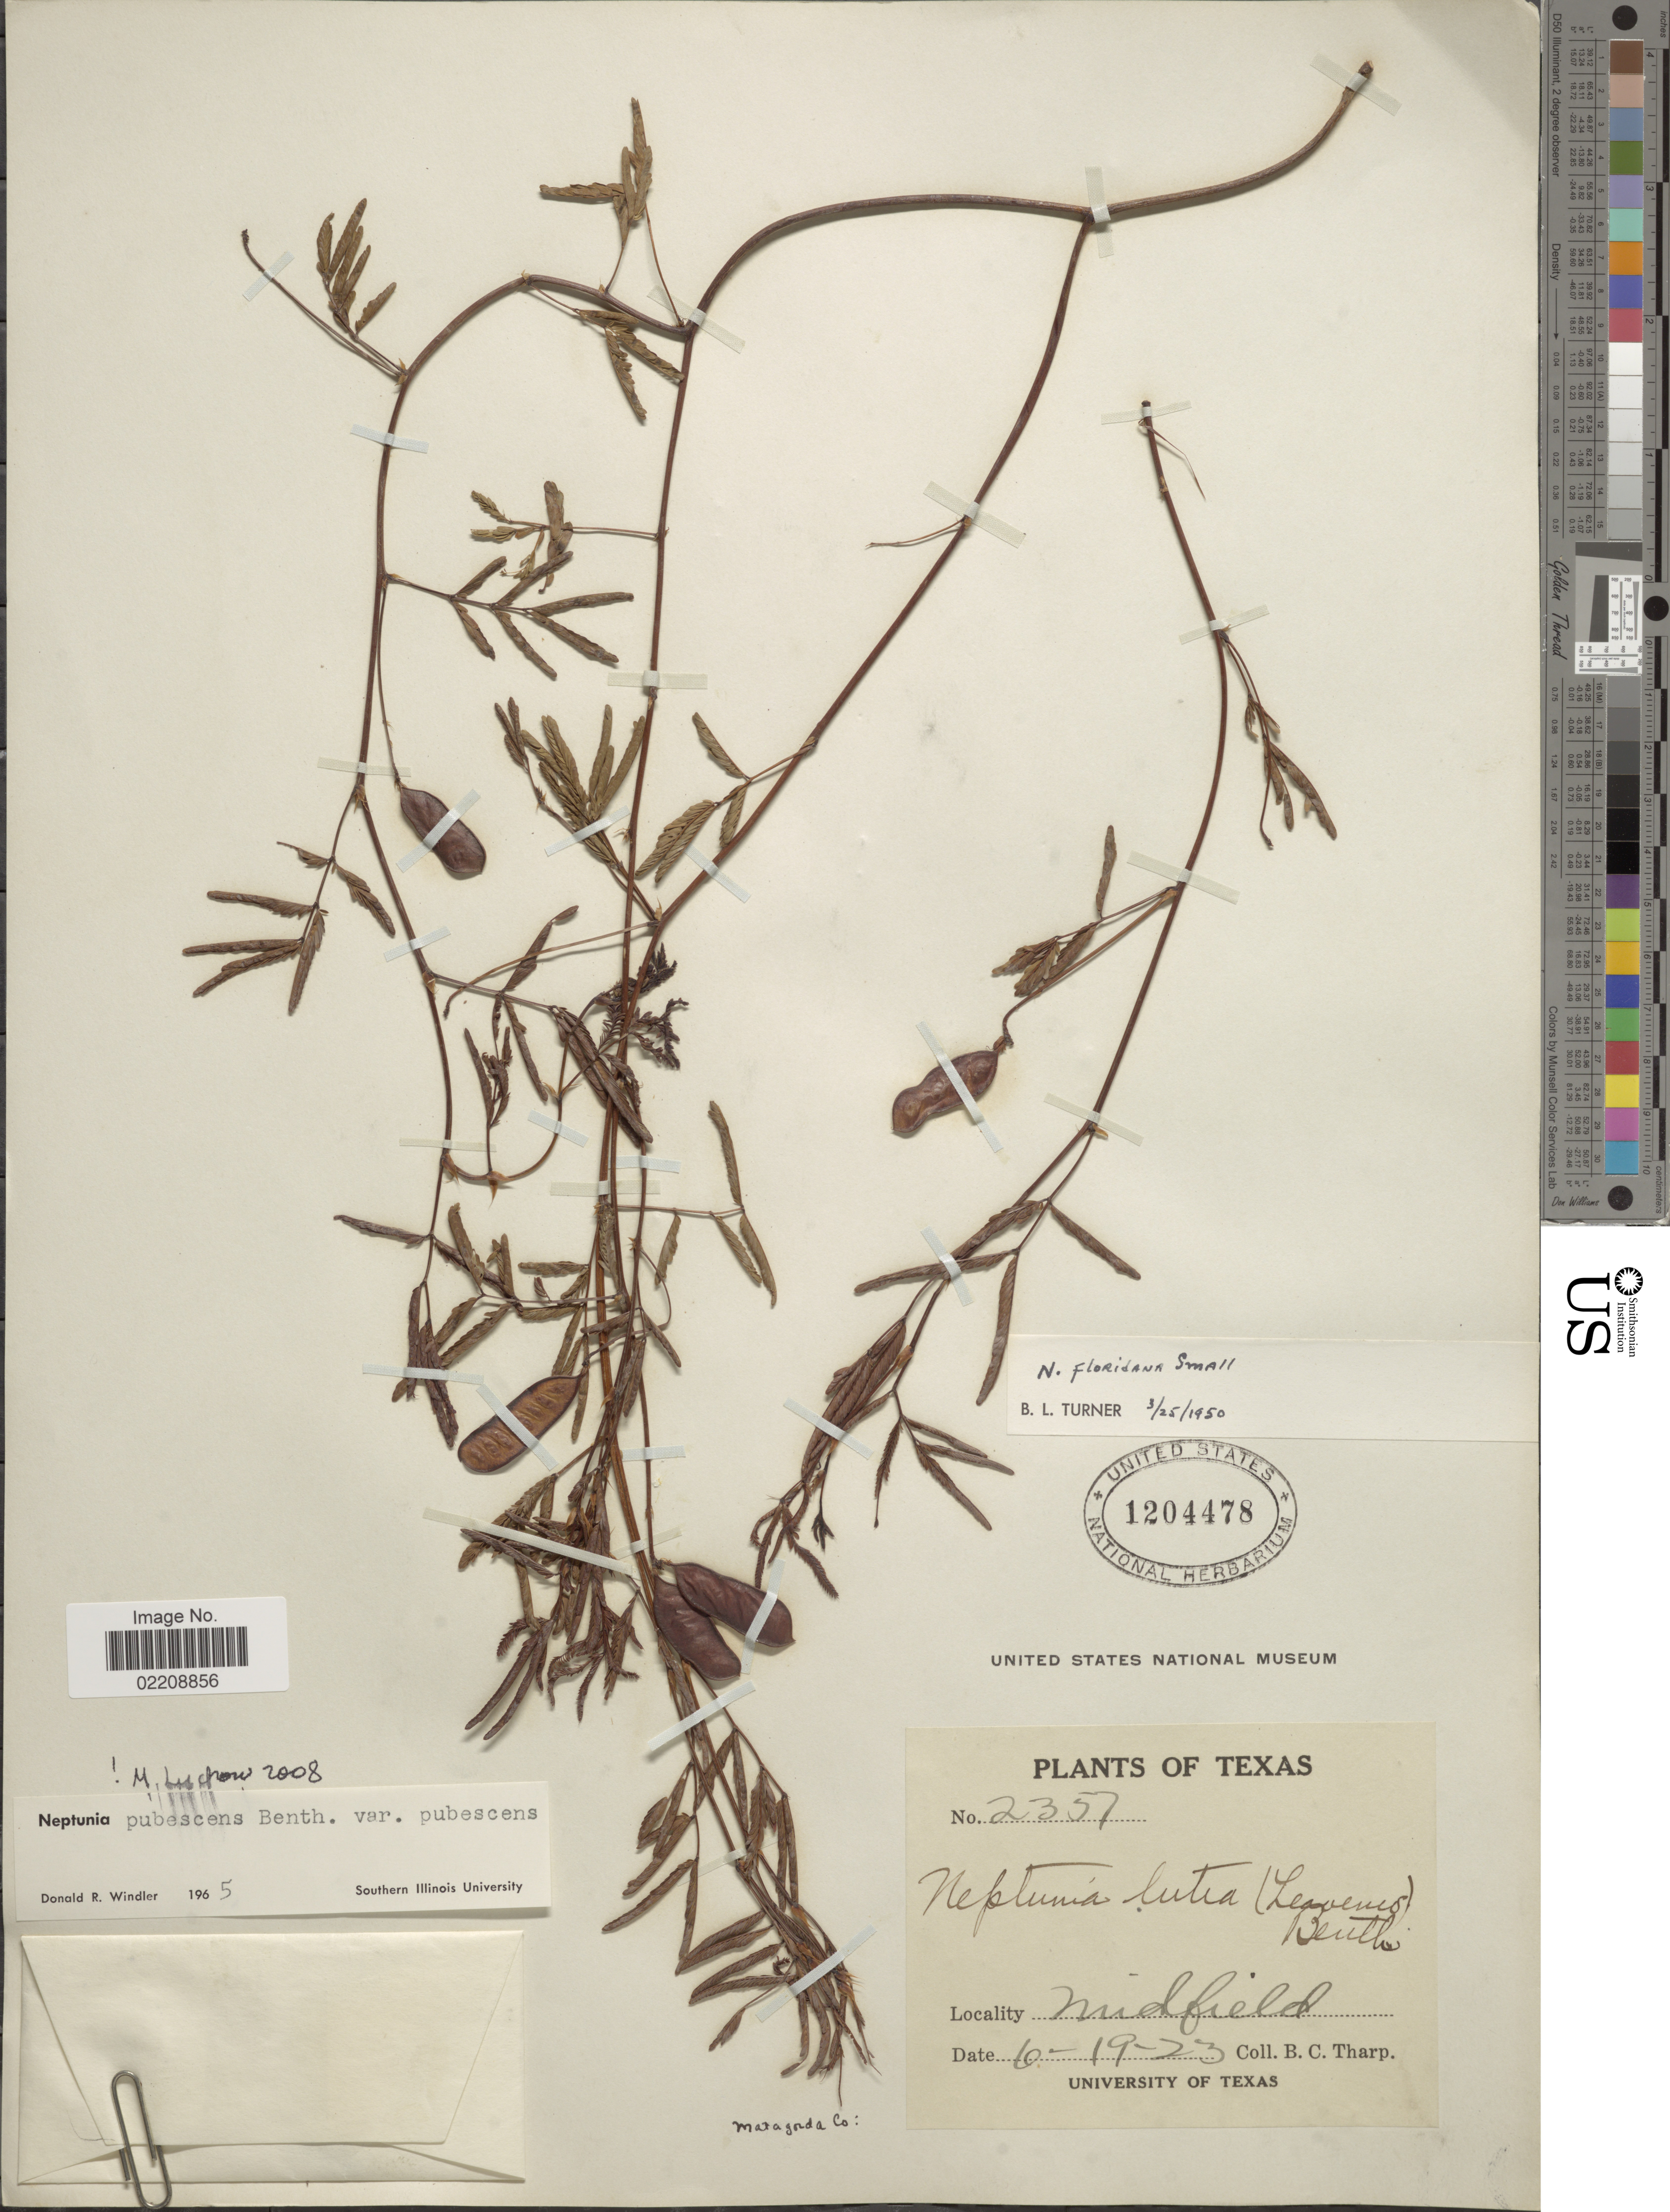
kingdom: Plantae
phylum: Tracheophyta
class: Magnoliopsida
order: Fabales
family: Fabaceae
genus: Neptunia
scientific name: Neptunia pubescens var. pubescens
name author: Benth.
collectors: B. C. Tharp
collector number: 2357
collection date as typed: Transcribed d/m/y: 19/6/23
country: United States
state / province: Texas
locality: Midfield, Maragorda Co.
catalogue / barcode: US 1204478